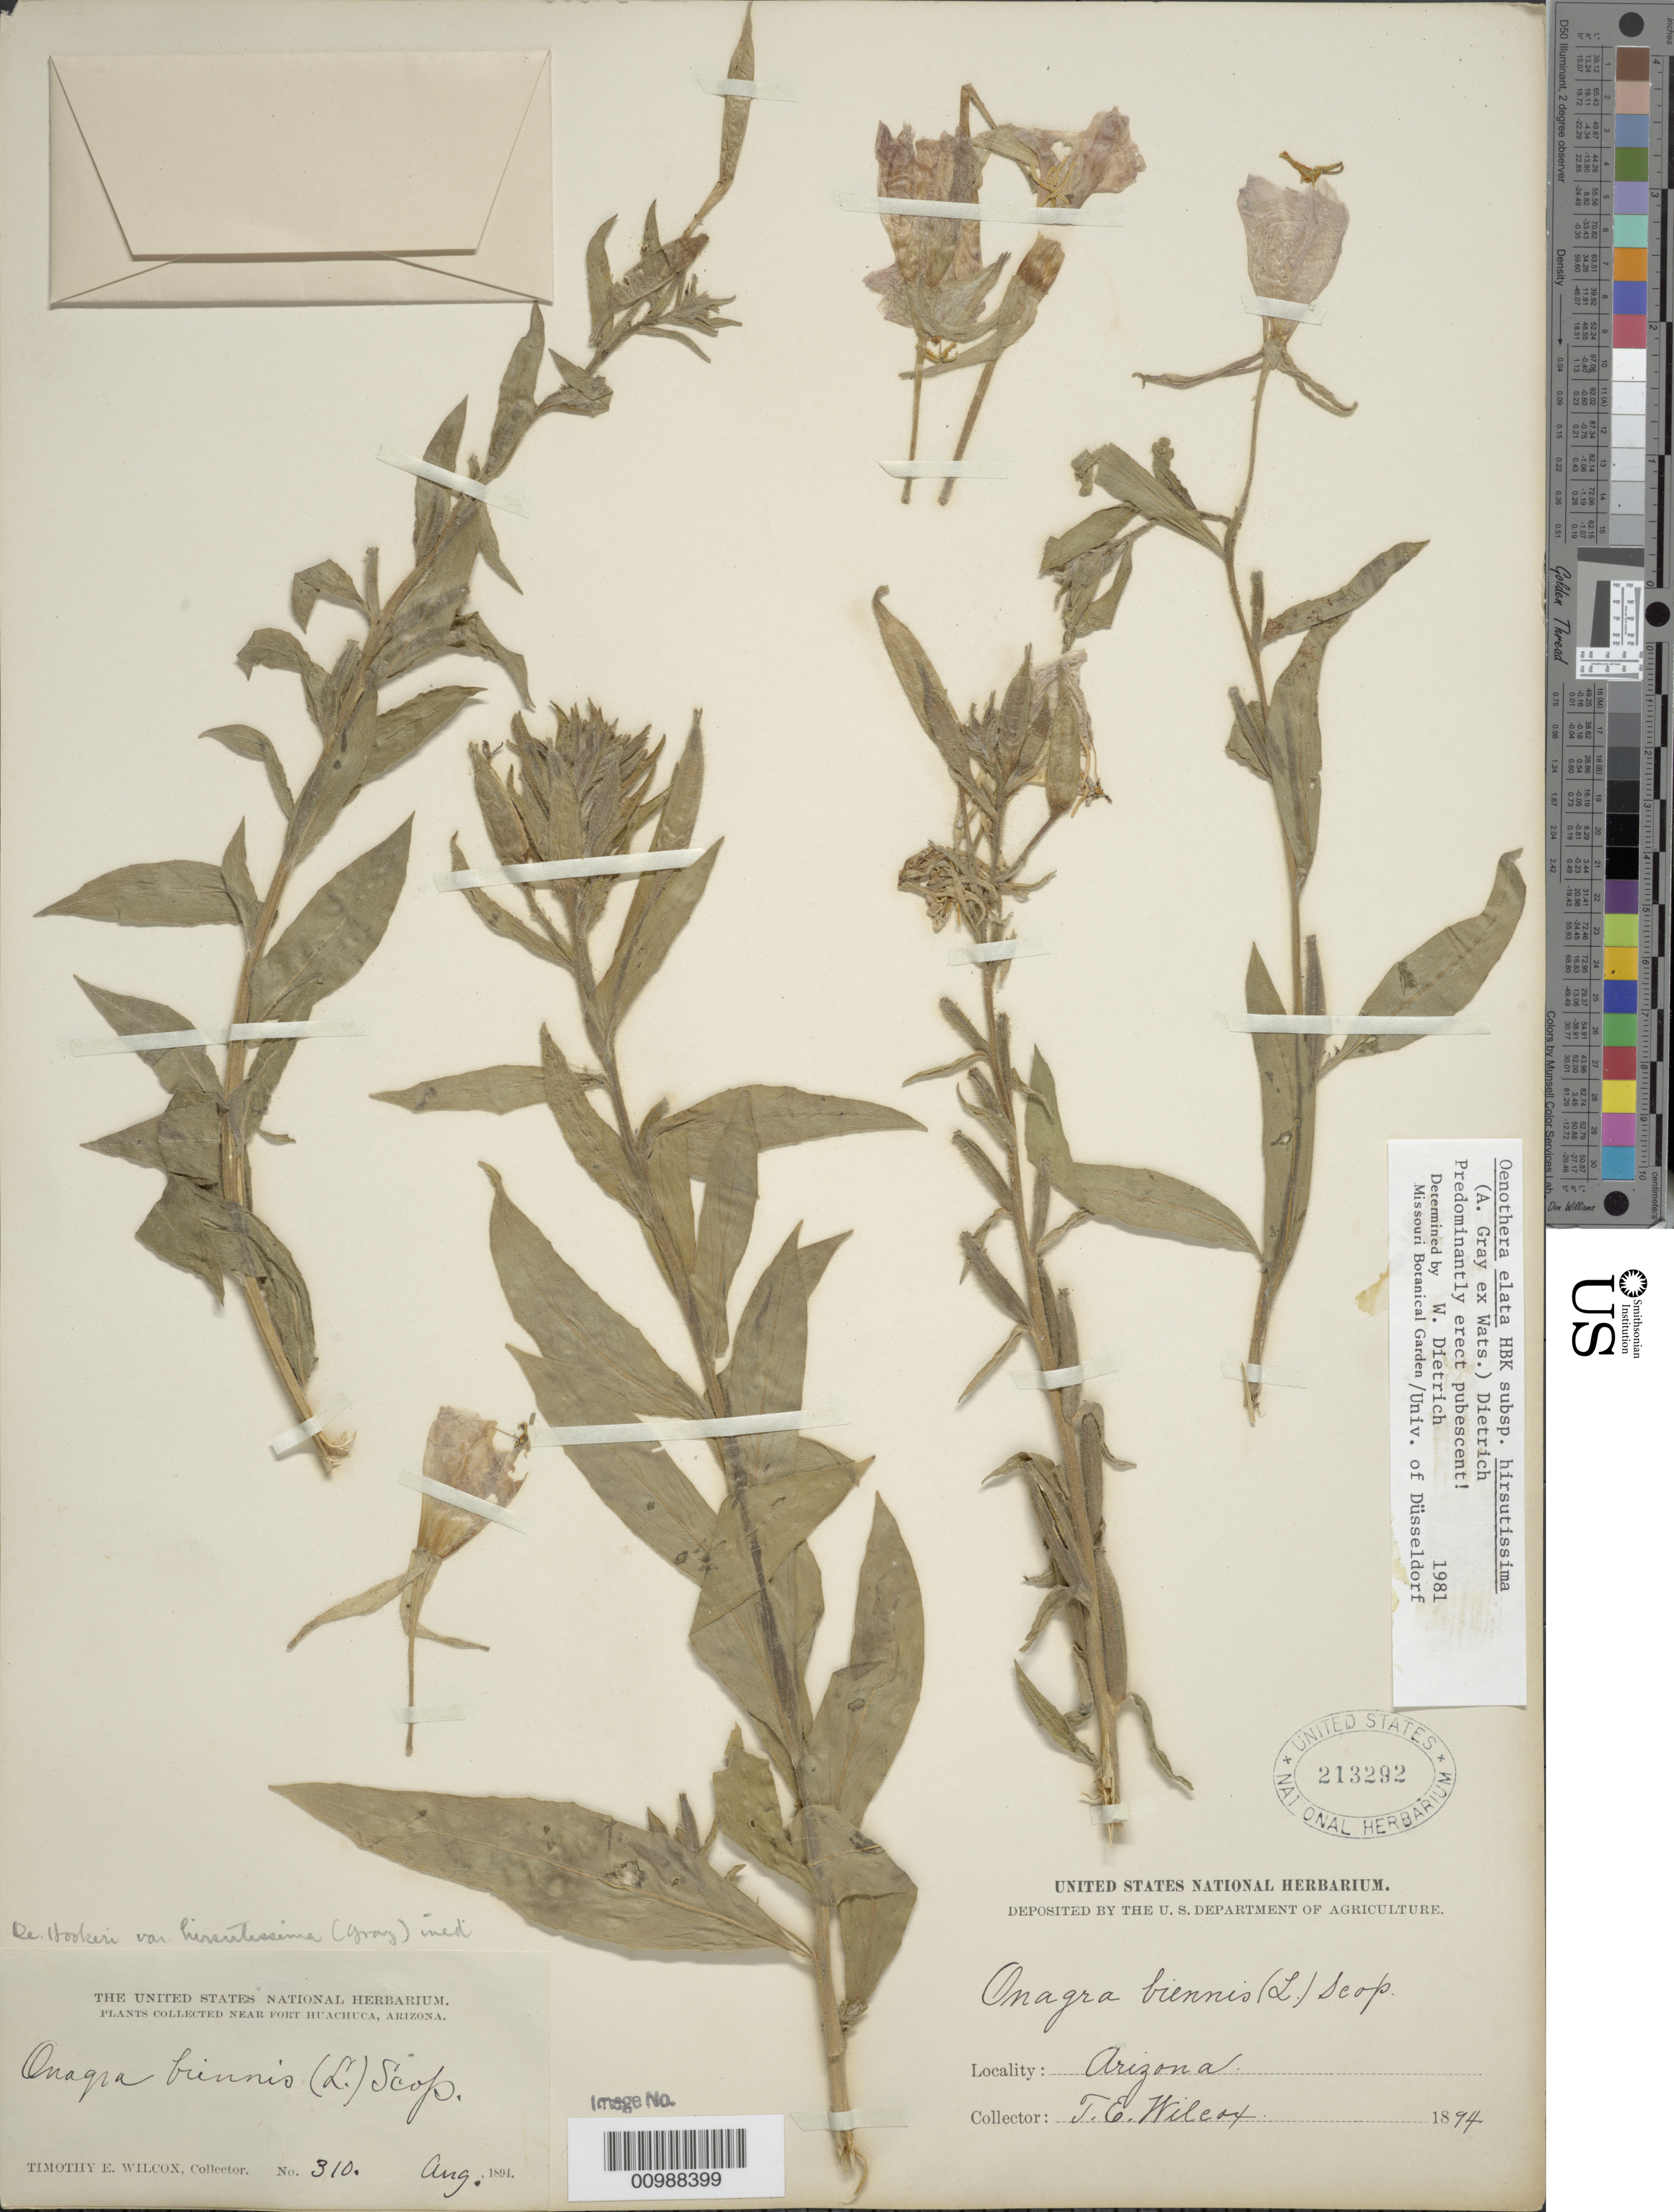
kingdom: Plantae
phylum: Tracheophyta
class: Magnoliopsida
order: Myrtales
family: Onagraceae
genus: Oenothera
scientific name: Oenothera elata subsp. hirsutissima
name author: (A. Gray ex S. Watson) W. Dietr.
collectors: T. E. Wilcox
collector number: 310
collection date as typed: Aug 1894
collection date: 1894-08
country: United States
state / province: Arizona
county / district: Cochise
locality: Fort Huachuca.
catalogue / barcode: US 213292